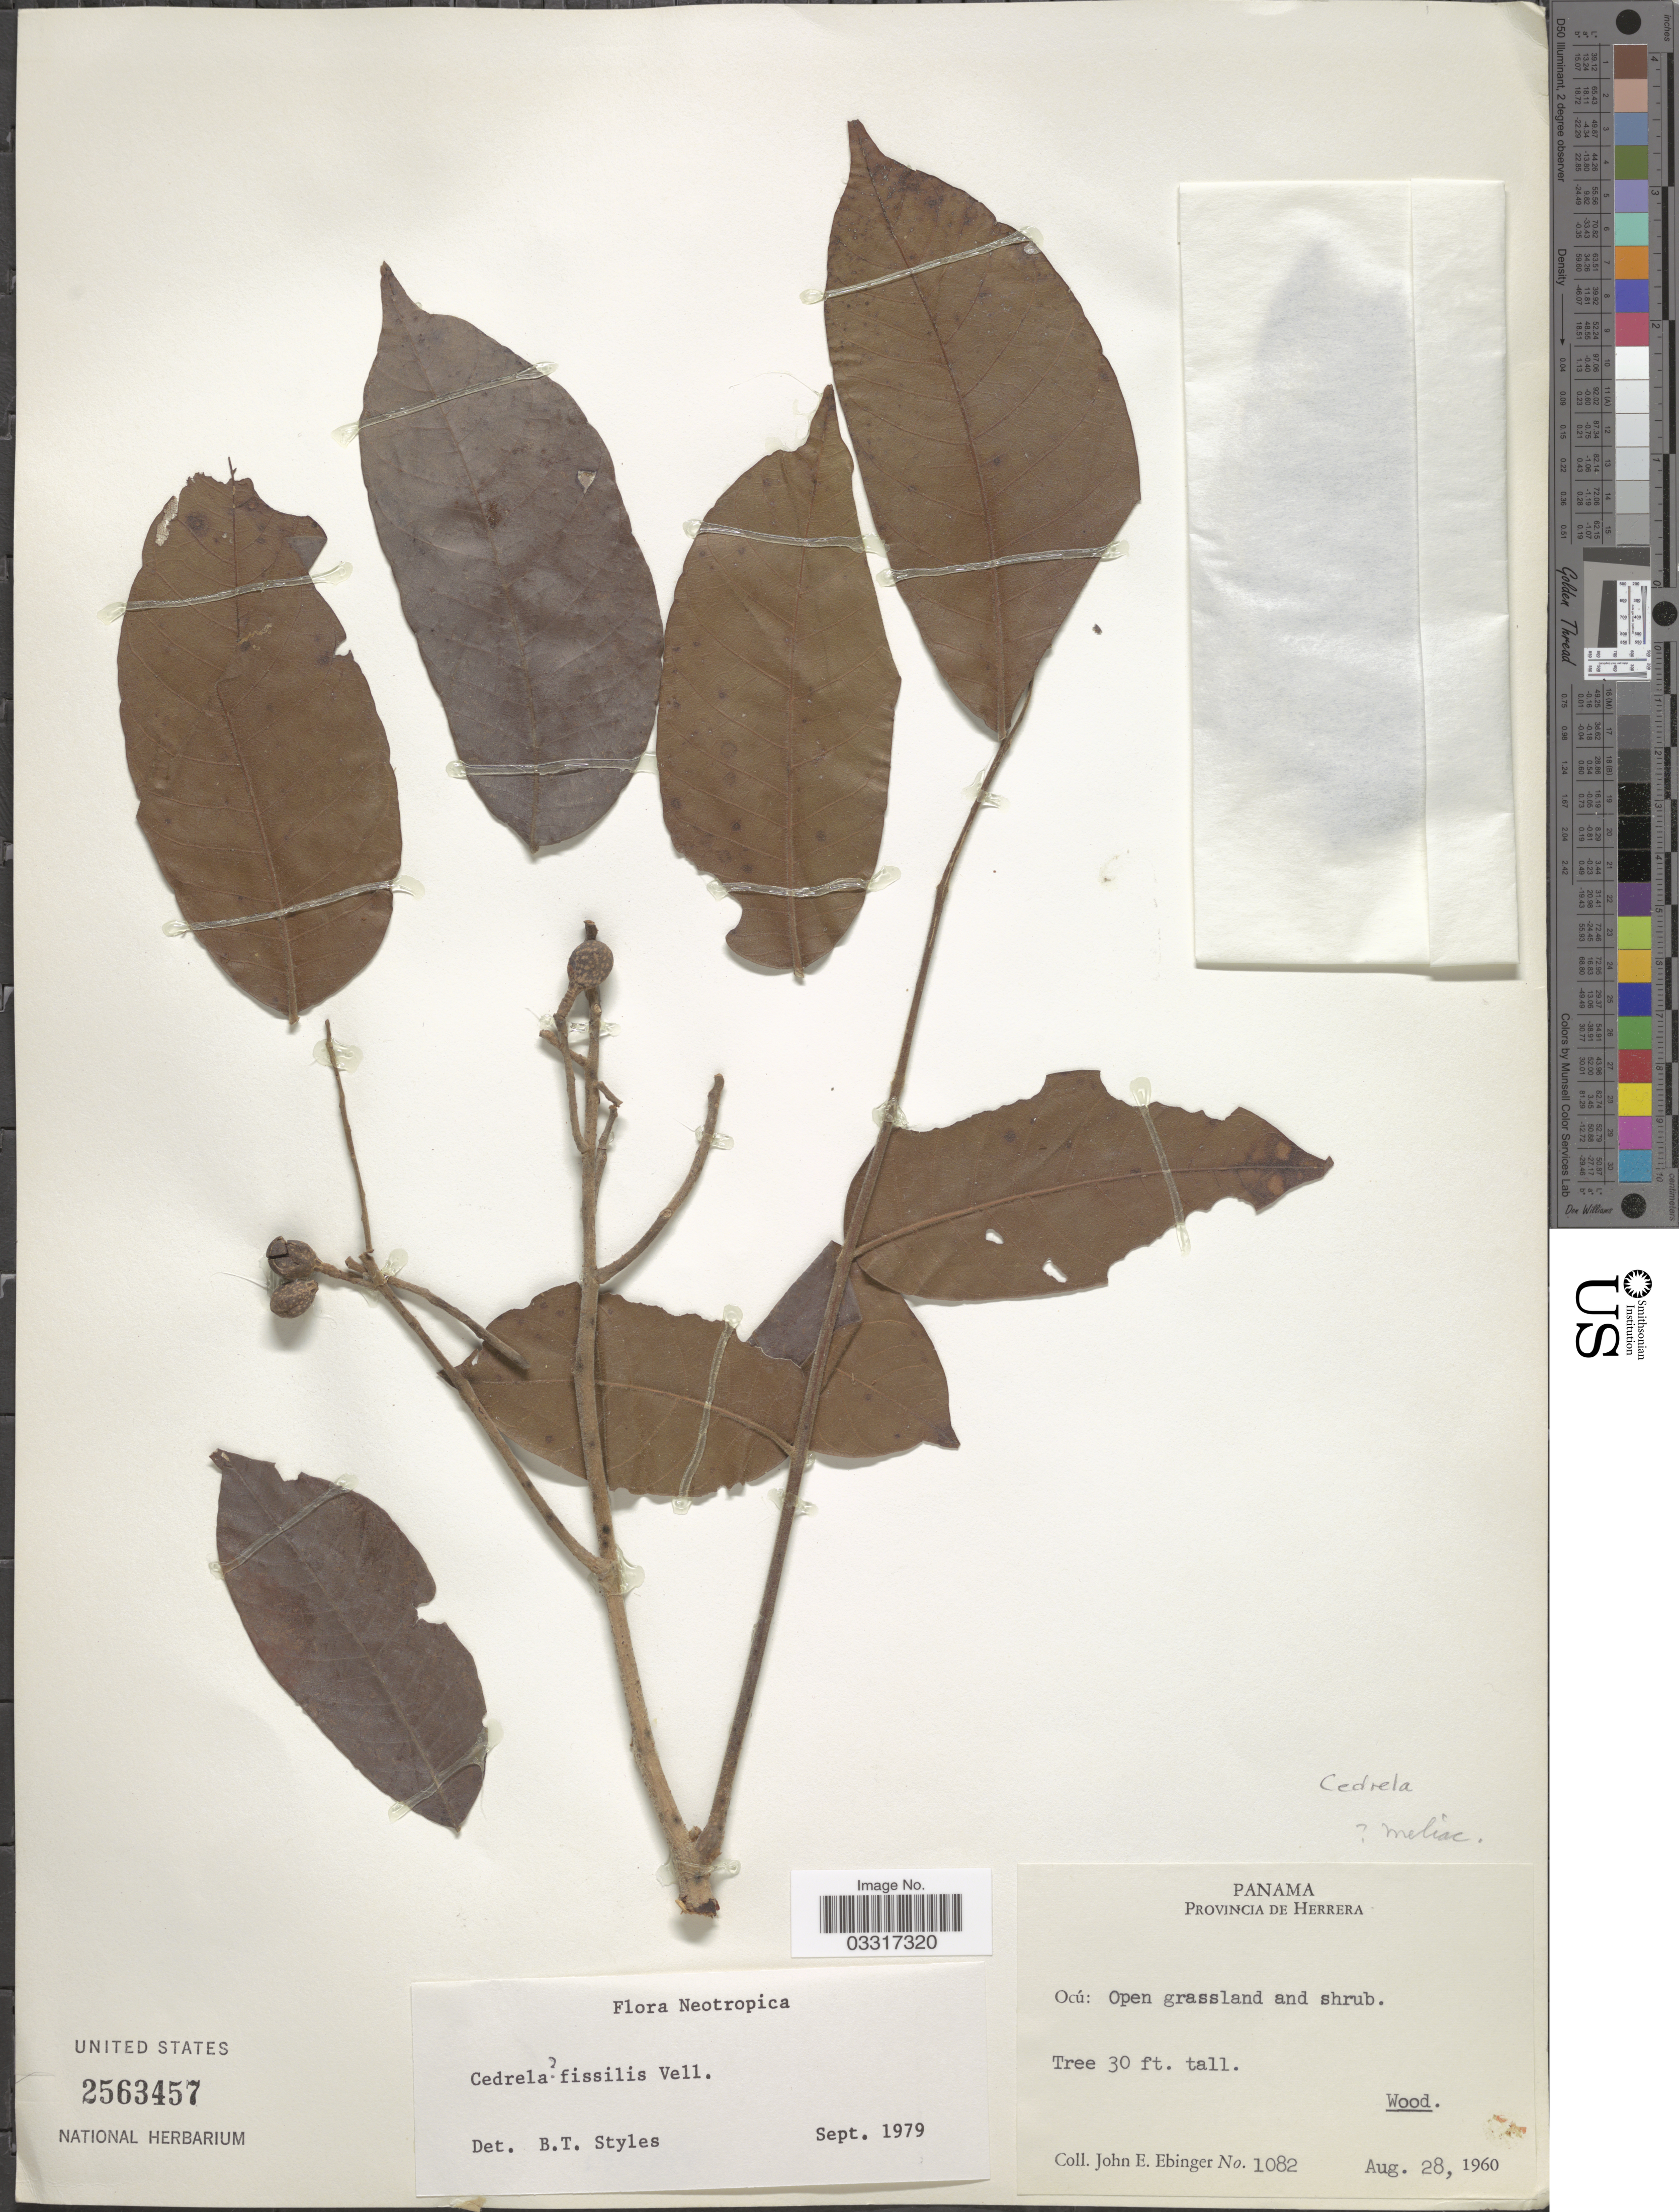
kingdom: Plantae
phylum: Tracheophyta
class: Magnoliopsida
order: Sapindales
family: Meliaceae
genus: Cedrela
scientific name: Cedrela fissilis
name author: Vell.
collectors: J. Ebinger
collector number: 1082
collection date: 1960-08-28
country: Panama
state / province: Herrera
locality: Ocú.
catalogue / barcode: US 2563457